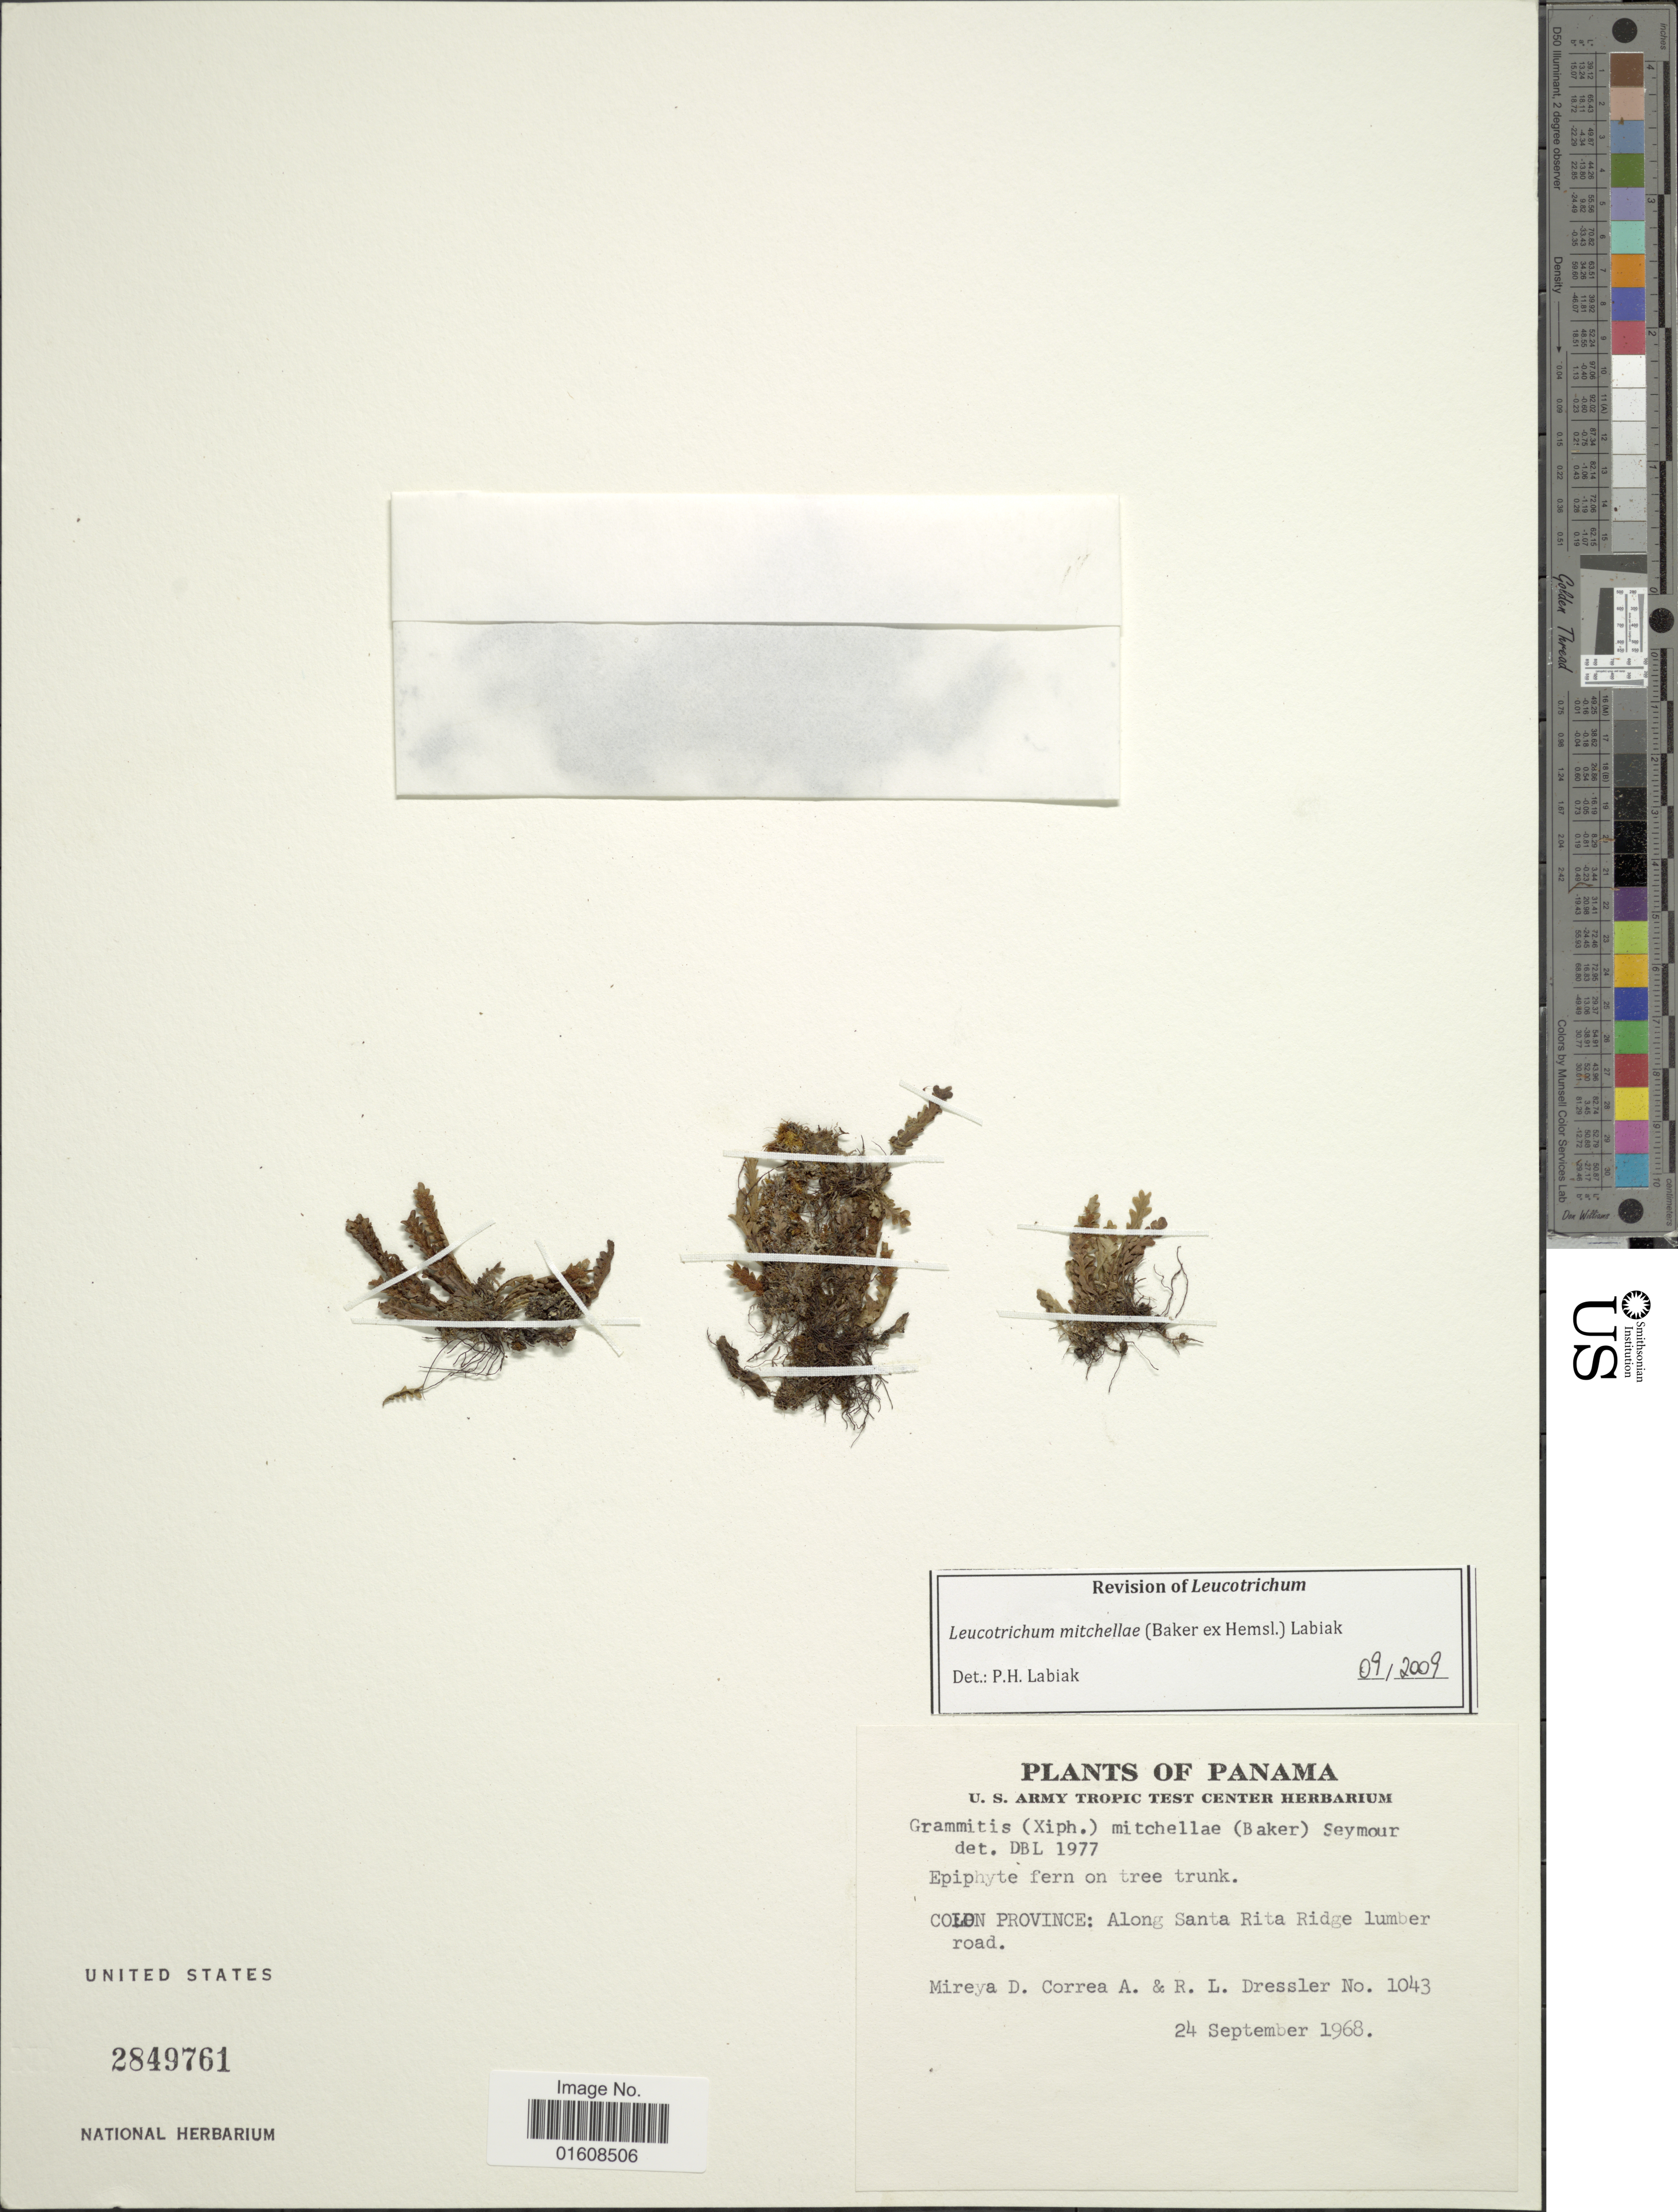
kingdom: Plantae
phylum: Tracheophyta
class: Polypodiopsida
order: Polypodiales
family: Polypodiaceae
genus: Leucotrichum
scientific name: Leucotrichum mitchelliae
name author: (Baker) Labiak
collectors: M. D. Corrêa-A. & R. Dressler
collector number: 1043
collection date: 1968-09-24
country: Panama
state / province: Colón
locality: Along Santa Rita Ridge lumber road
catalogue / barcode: US 2849761